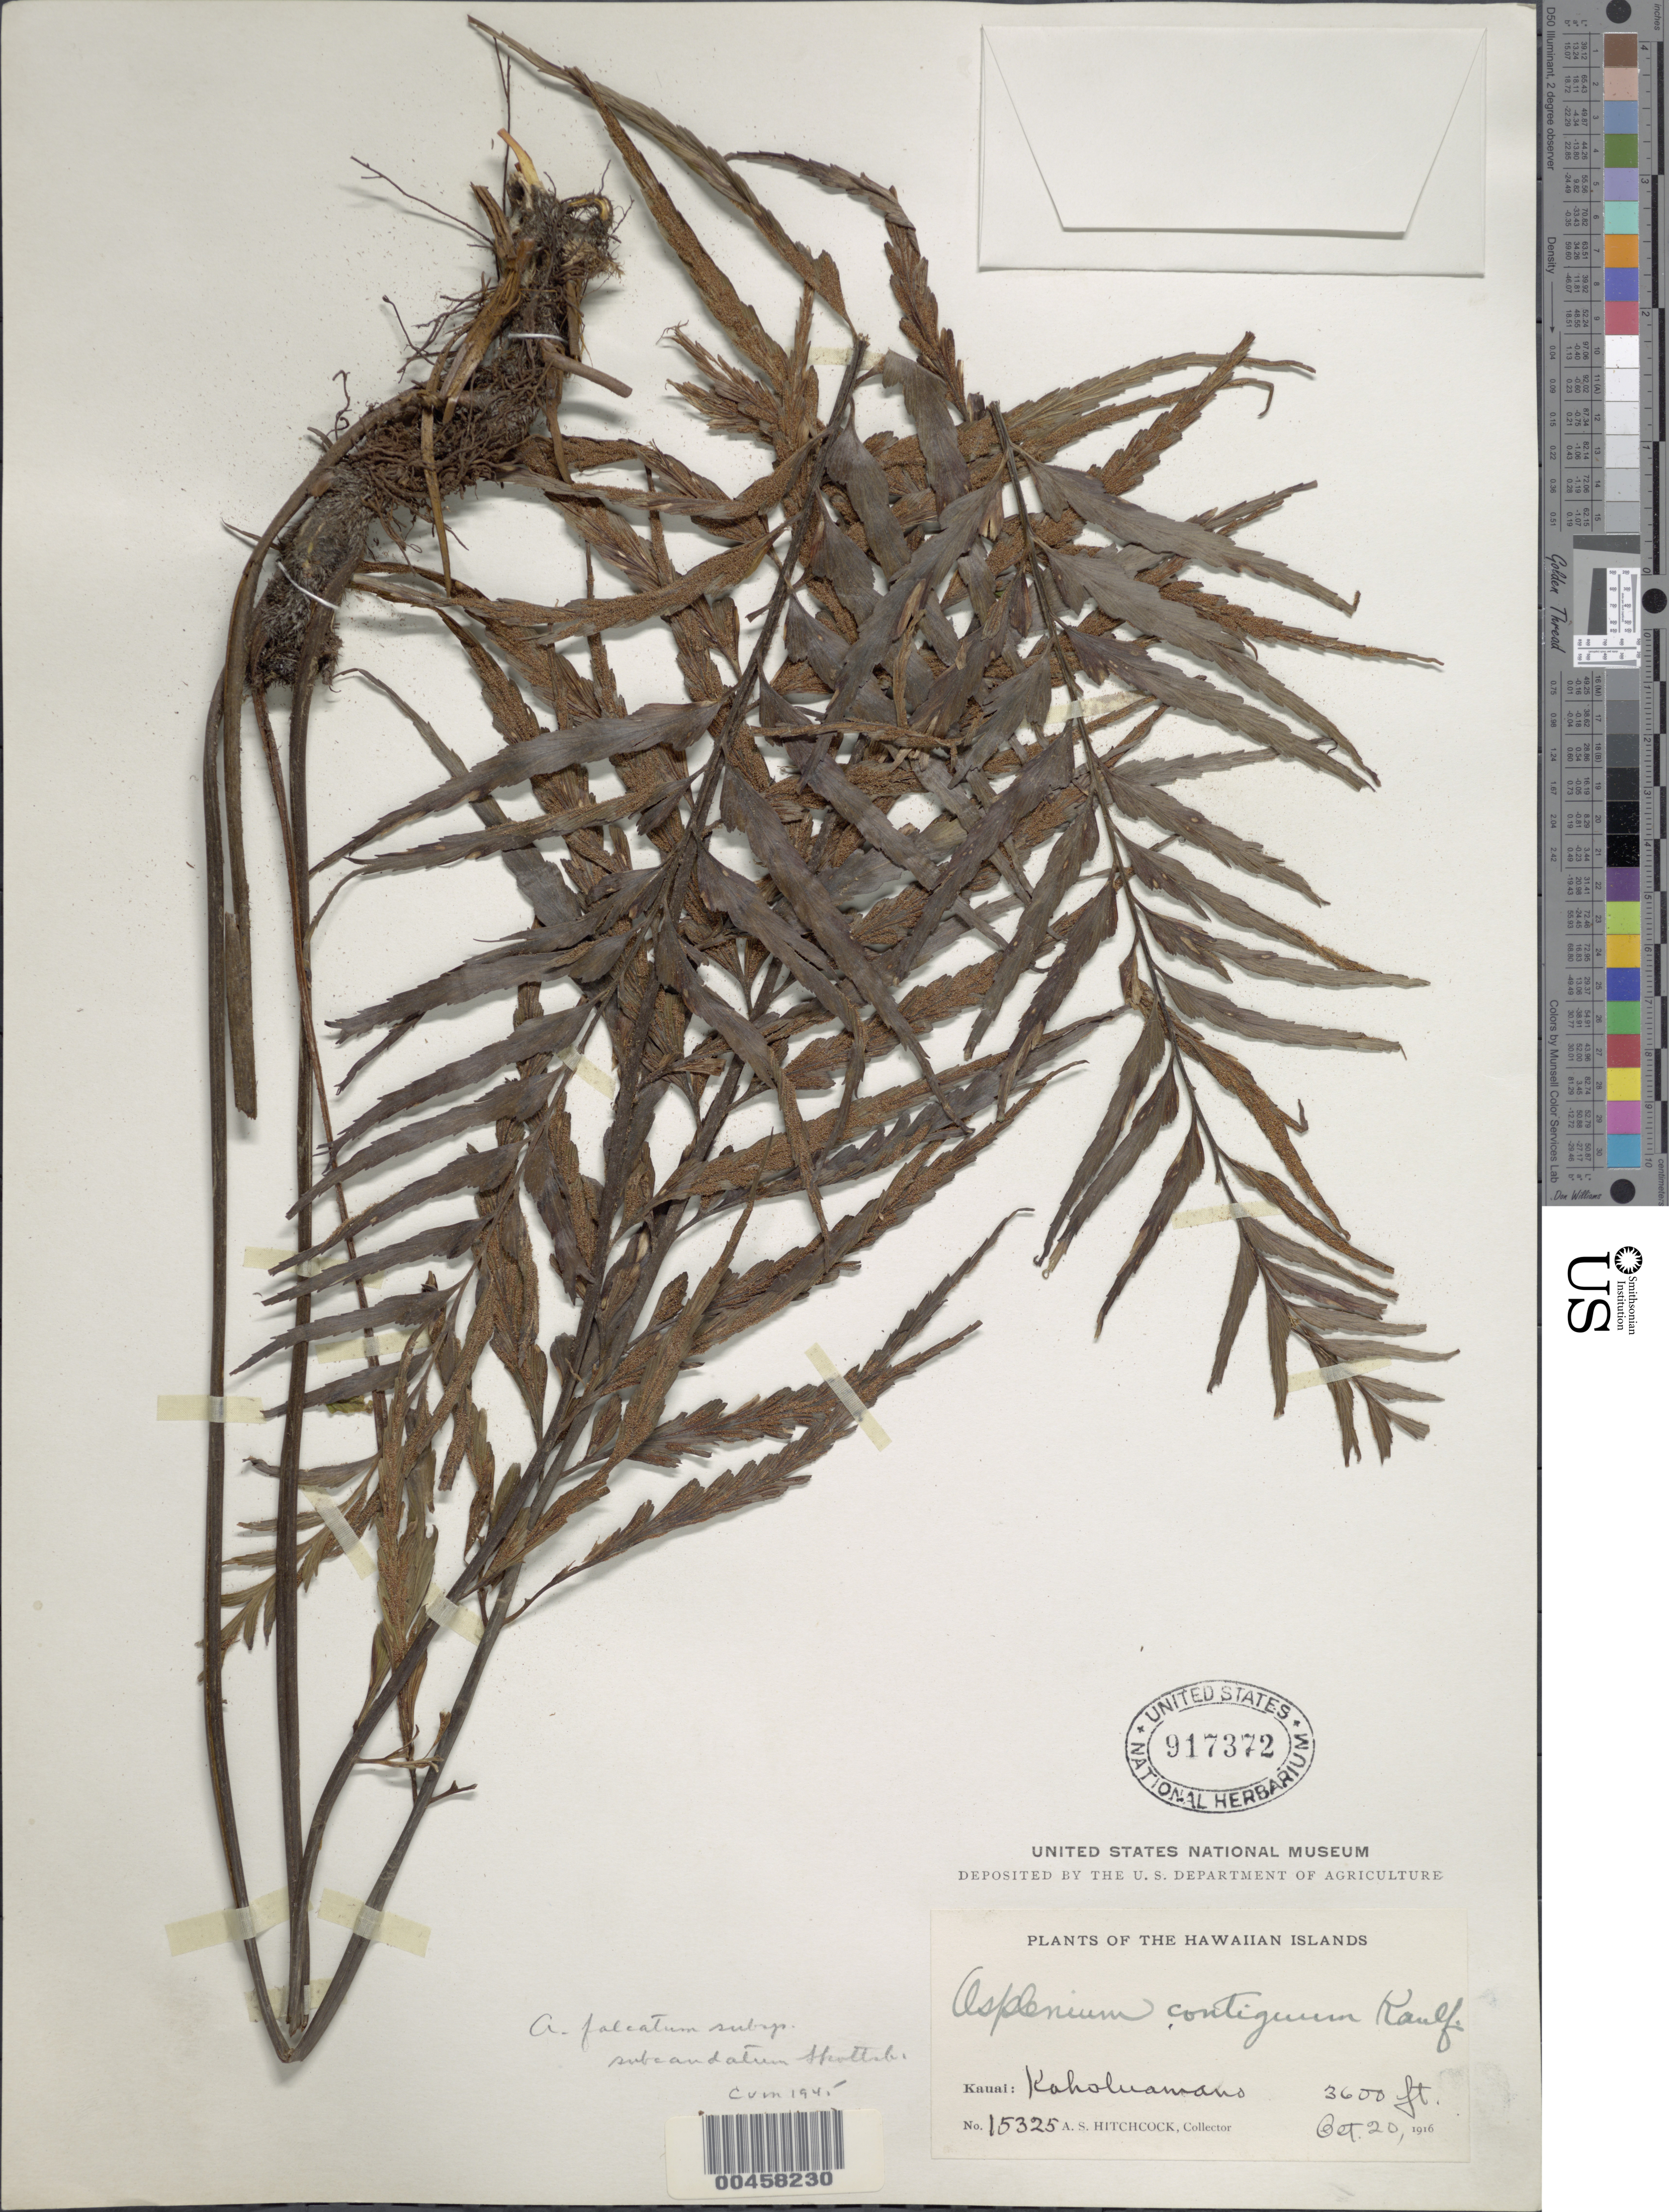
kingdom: Plantae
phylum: Tracheophyta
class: Polypodiopsida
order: Polypodiales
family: Aspleniaceae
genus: Asplenium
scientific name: Asplenium polyodon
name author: G. Forst.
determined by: Wagner, W. L., (BOT), Smithsonian Institution - National Museum of Natural History (UNITED STATES)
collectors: A. S. Hitchcock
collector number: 15325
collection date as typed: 20 Oct 1916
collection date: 1916-10-20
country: United States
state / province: Hawaii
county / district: Kauai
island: Kaua'i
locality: Kaholuamano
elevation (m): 1097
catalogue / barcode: US 917372